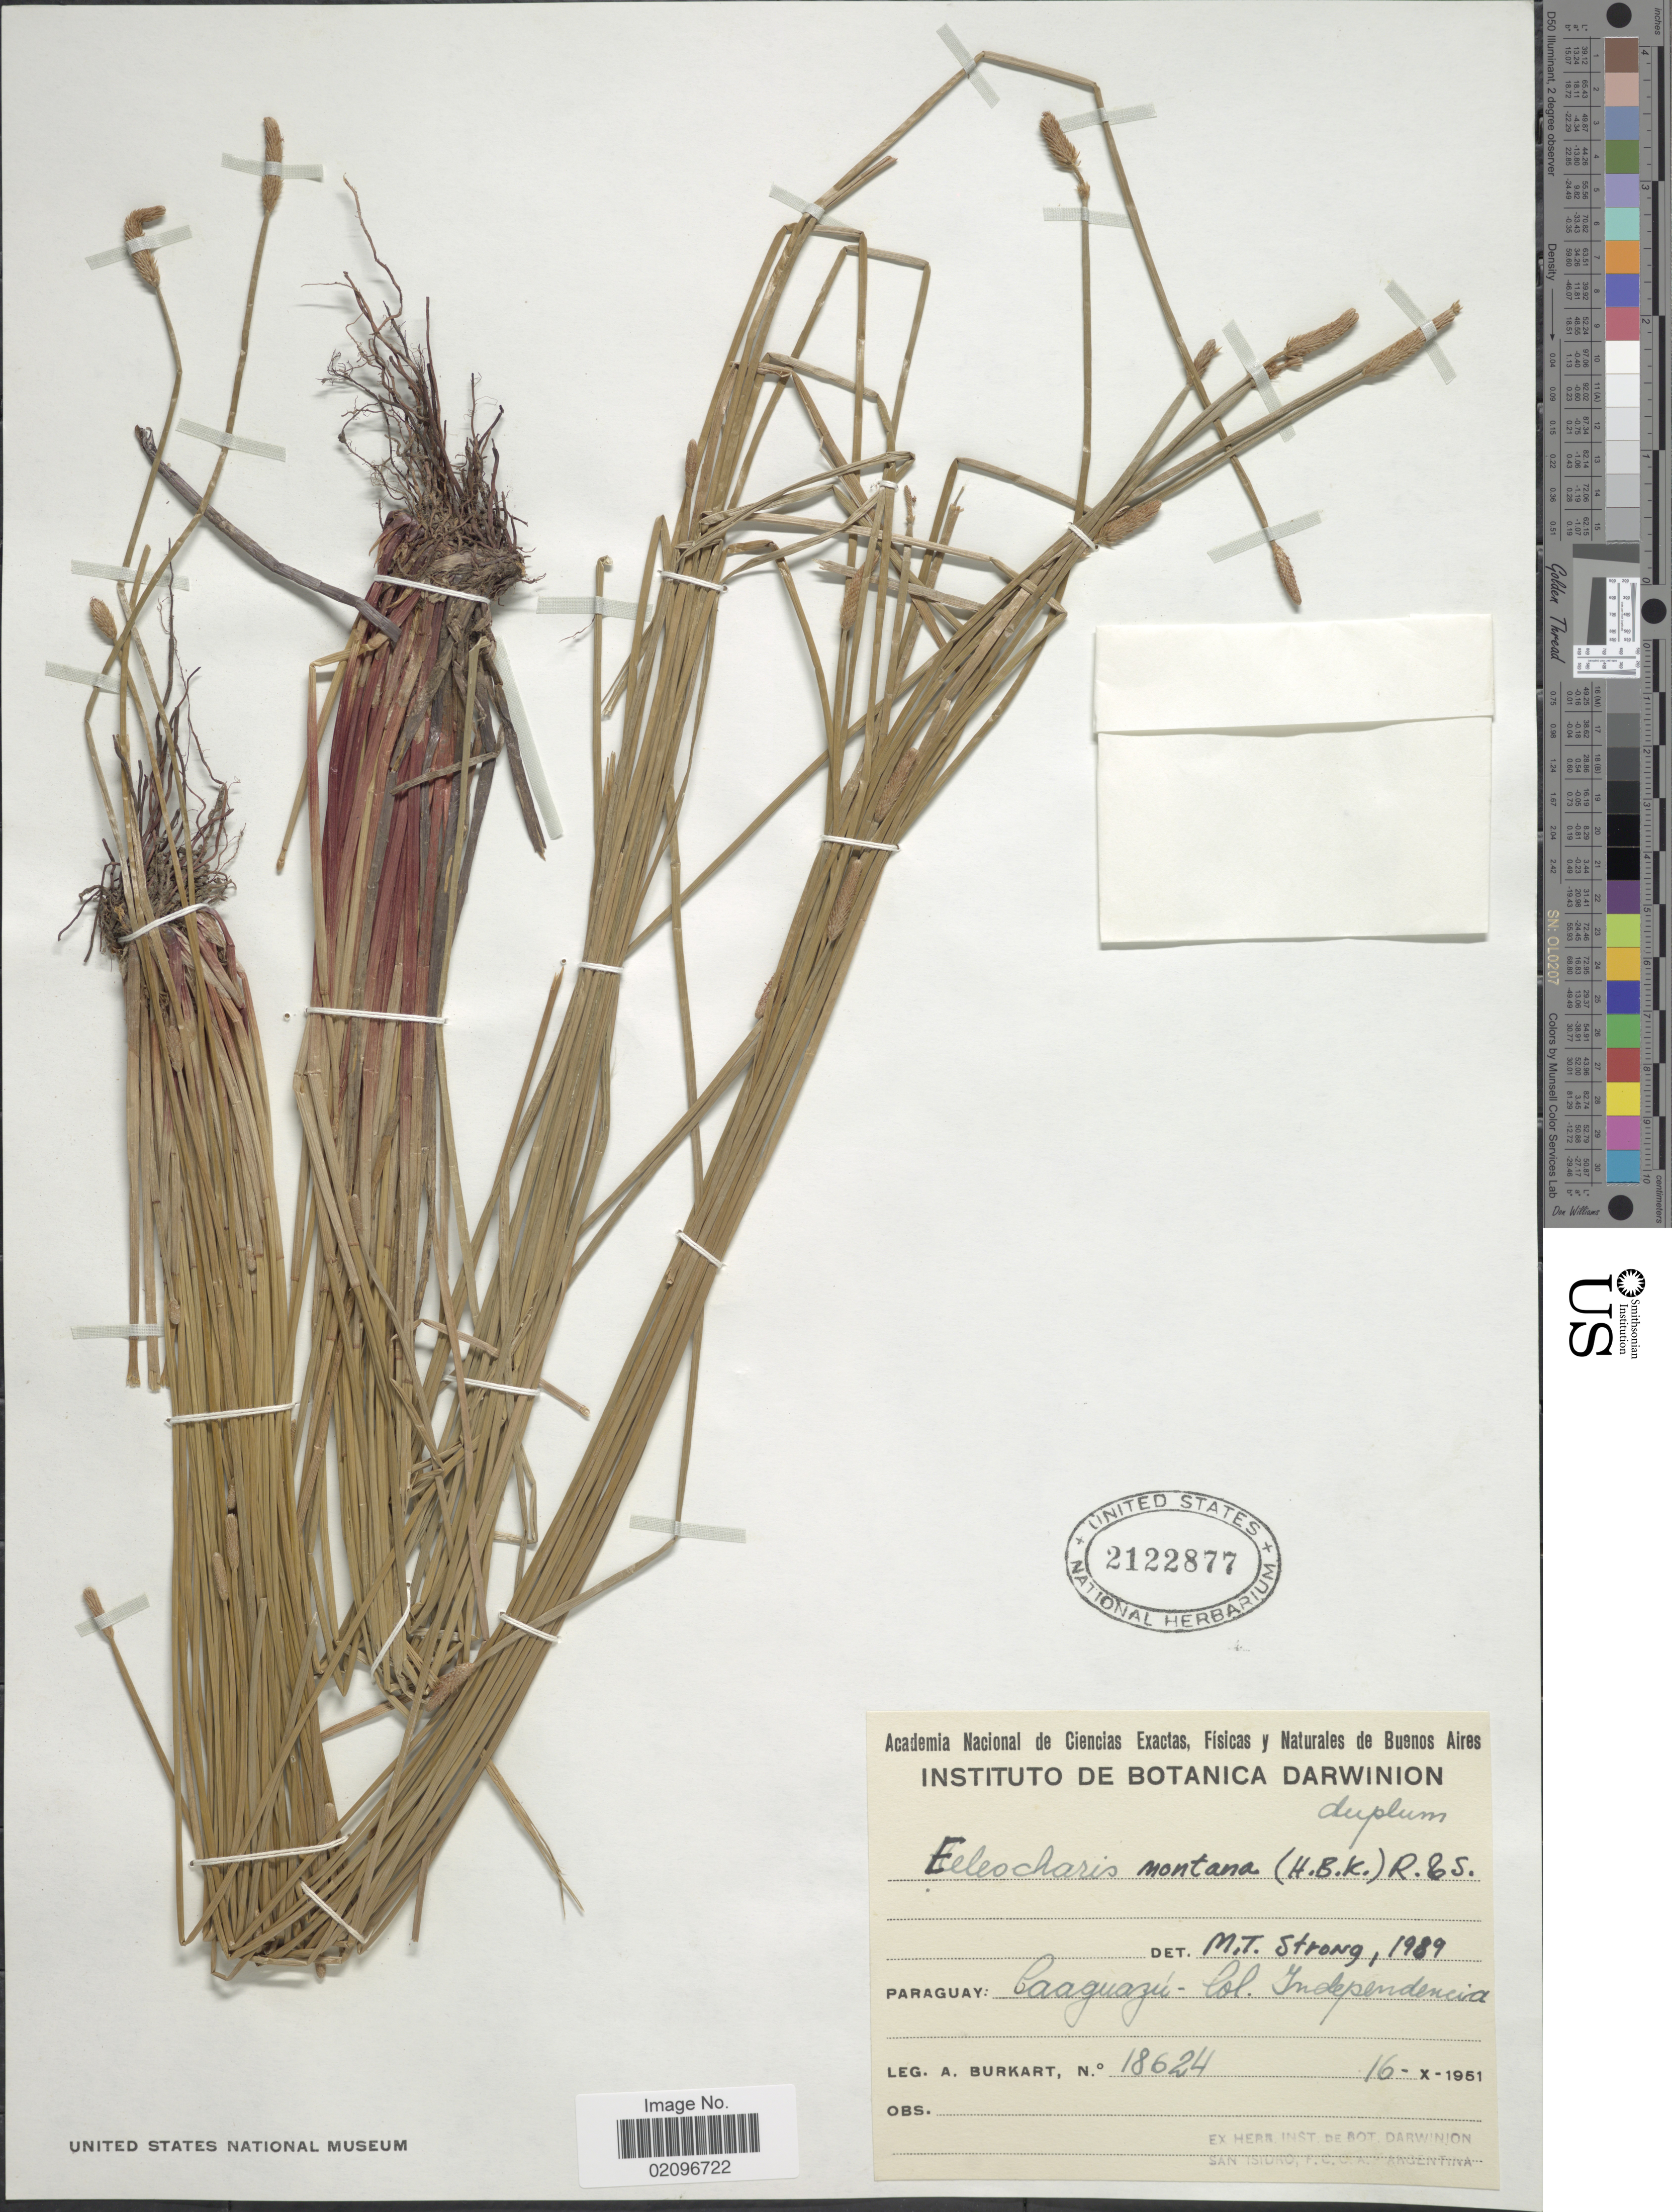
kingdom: Plantae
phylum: Tracheophyta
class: Liliopsida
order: Poales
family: Cyperaceae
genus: Eleocharis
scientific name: Eleocharis montana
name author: (Kunth) Roem. & Schult.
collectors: A. E. Burkart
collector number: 18624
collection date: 1951-10-16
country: Paraguay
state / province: Caaguazu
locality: Paraguay: Caaguazi - col. Independencia.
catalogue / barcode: US 2122877